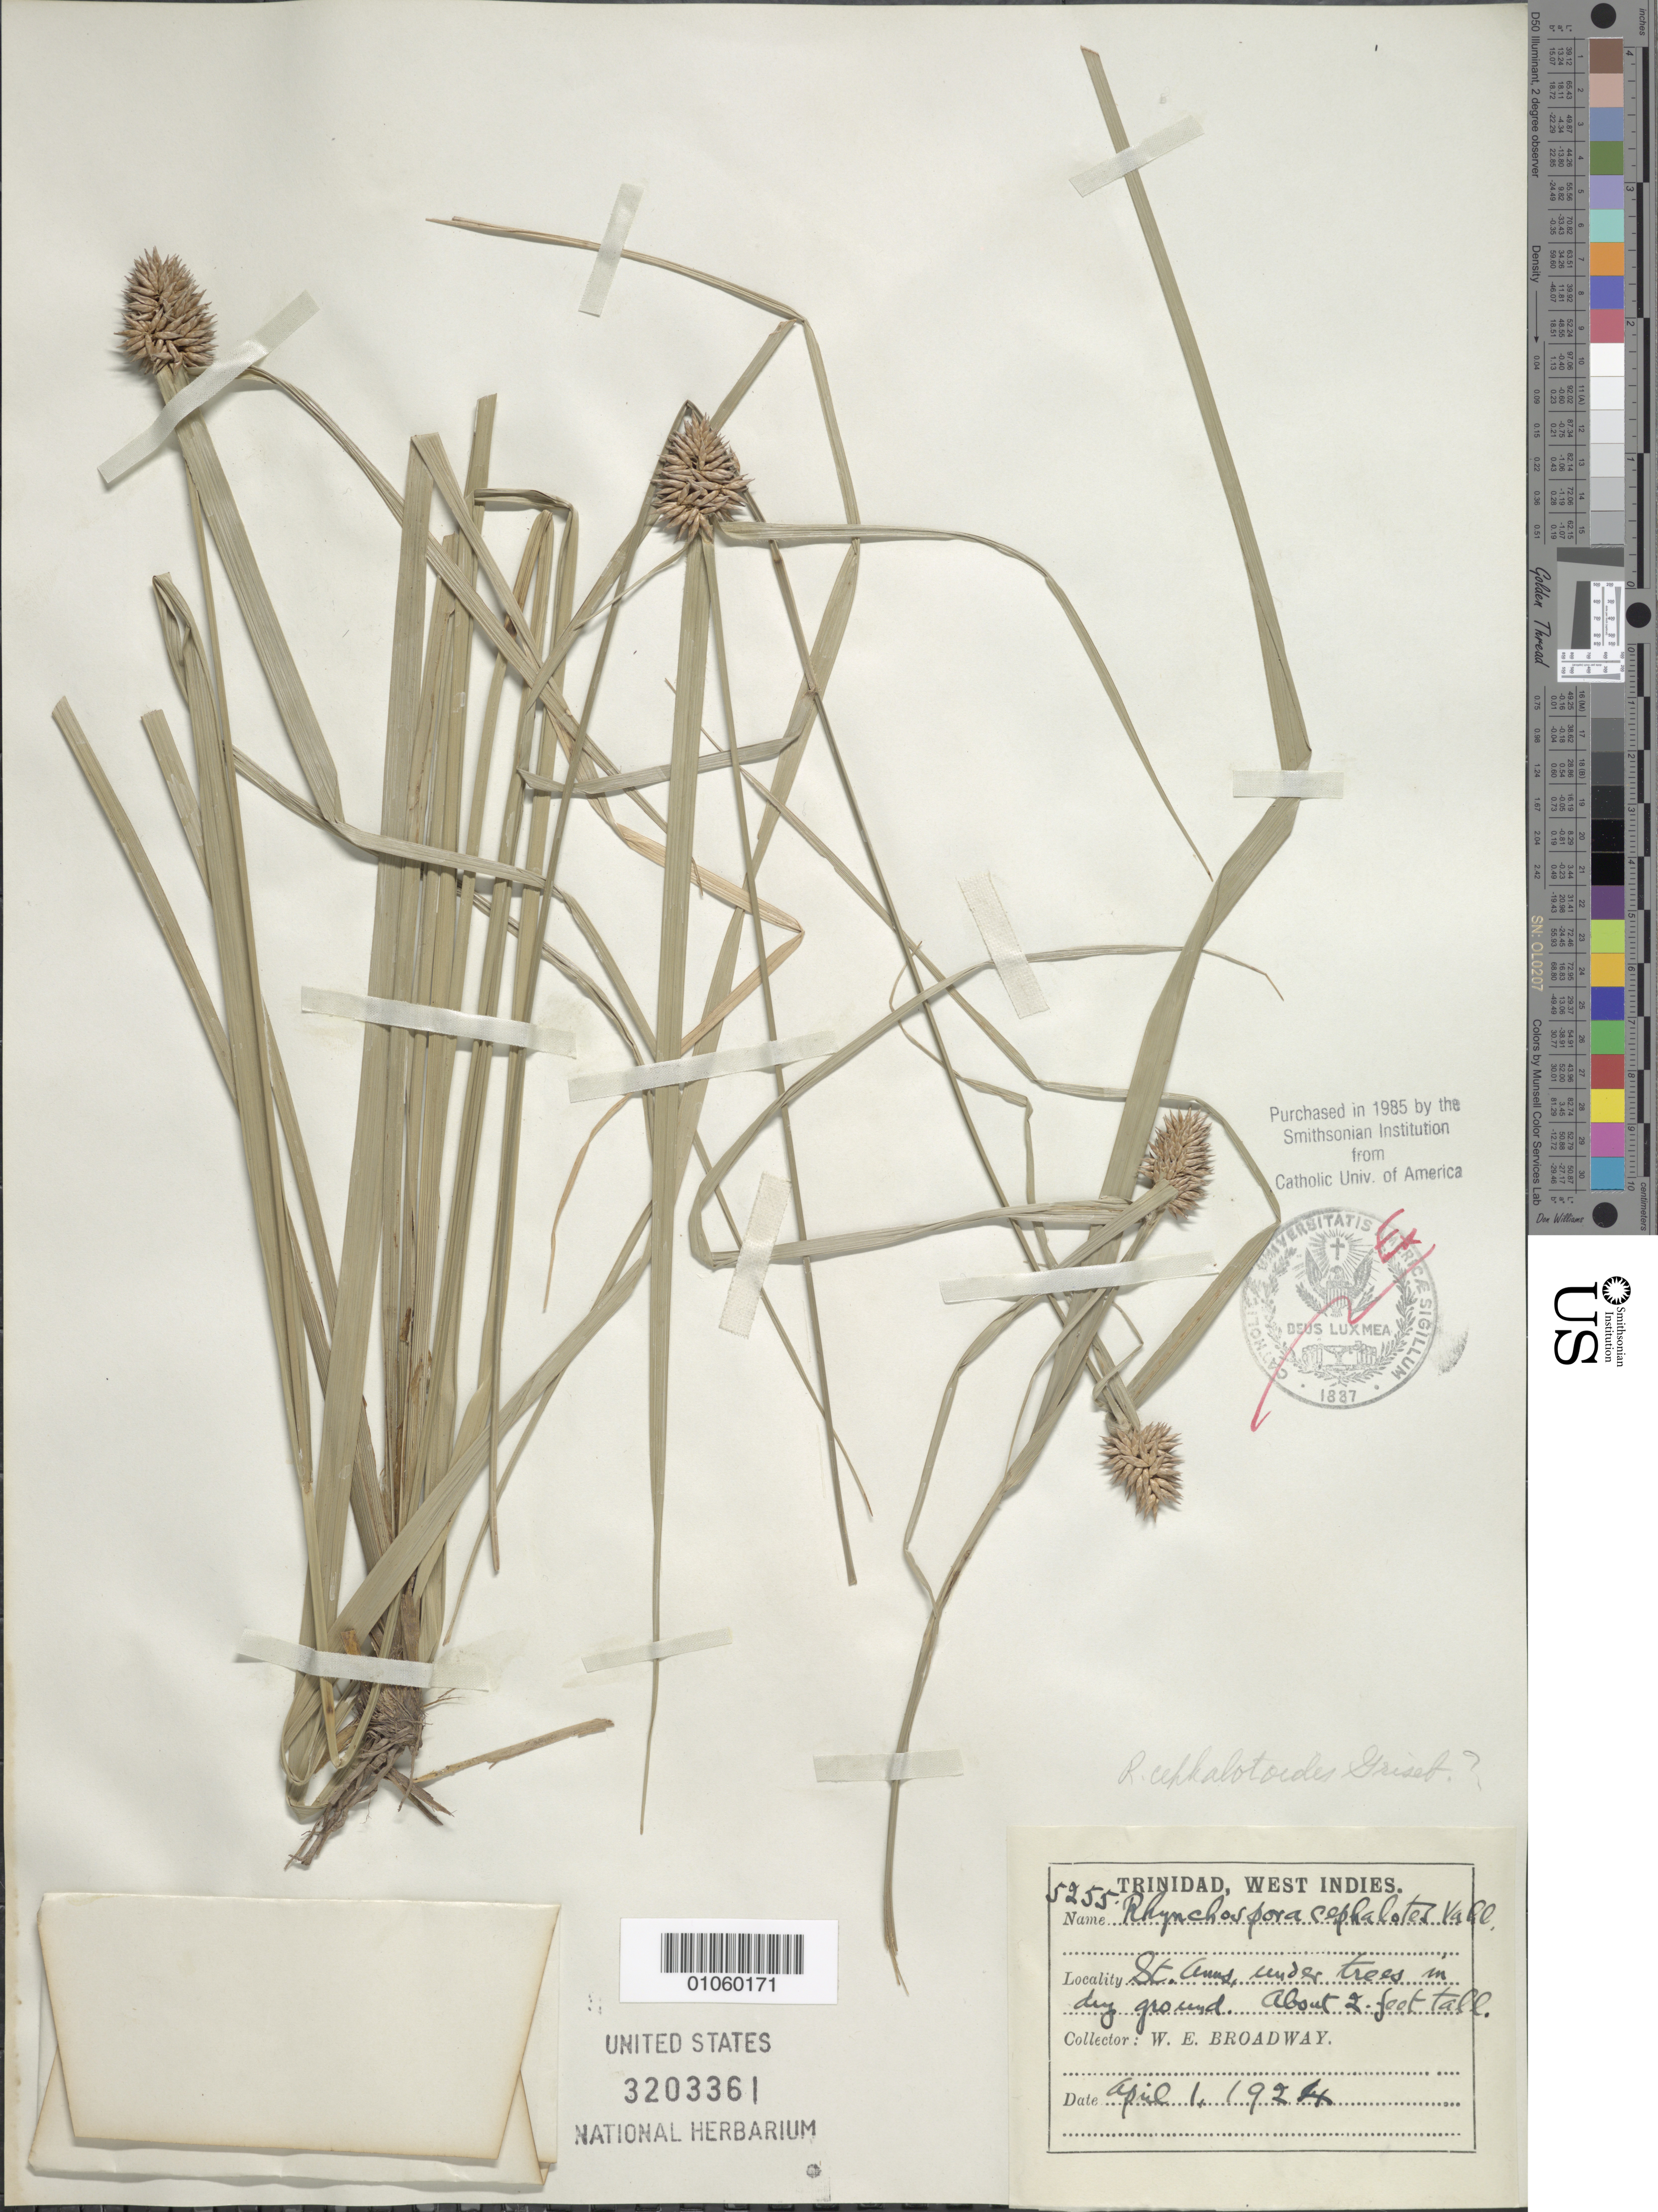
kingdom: Plantae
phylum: Tracheophyta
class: Liliopsida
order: Poales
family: Cyperaceae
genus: Rhynchospora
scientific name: Rhynchospora cephalotes var. cephalotes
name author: (L.) Vahl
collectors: W. E. Broadway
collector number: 5255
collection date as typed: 01 Apr 1924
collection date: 1924-04-01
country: Trinidad and Tobago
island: Trinidad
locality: St. Anns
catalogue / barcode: US 3203361